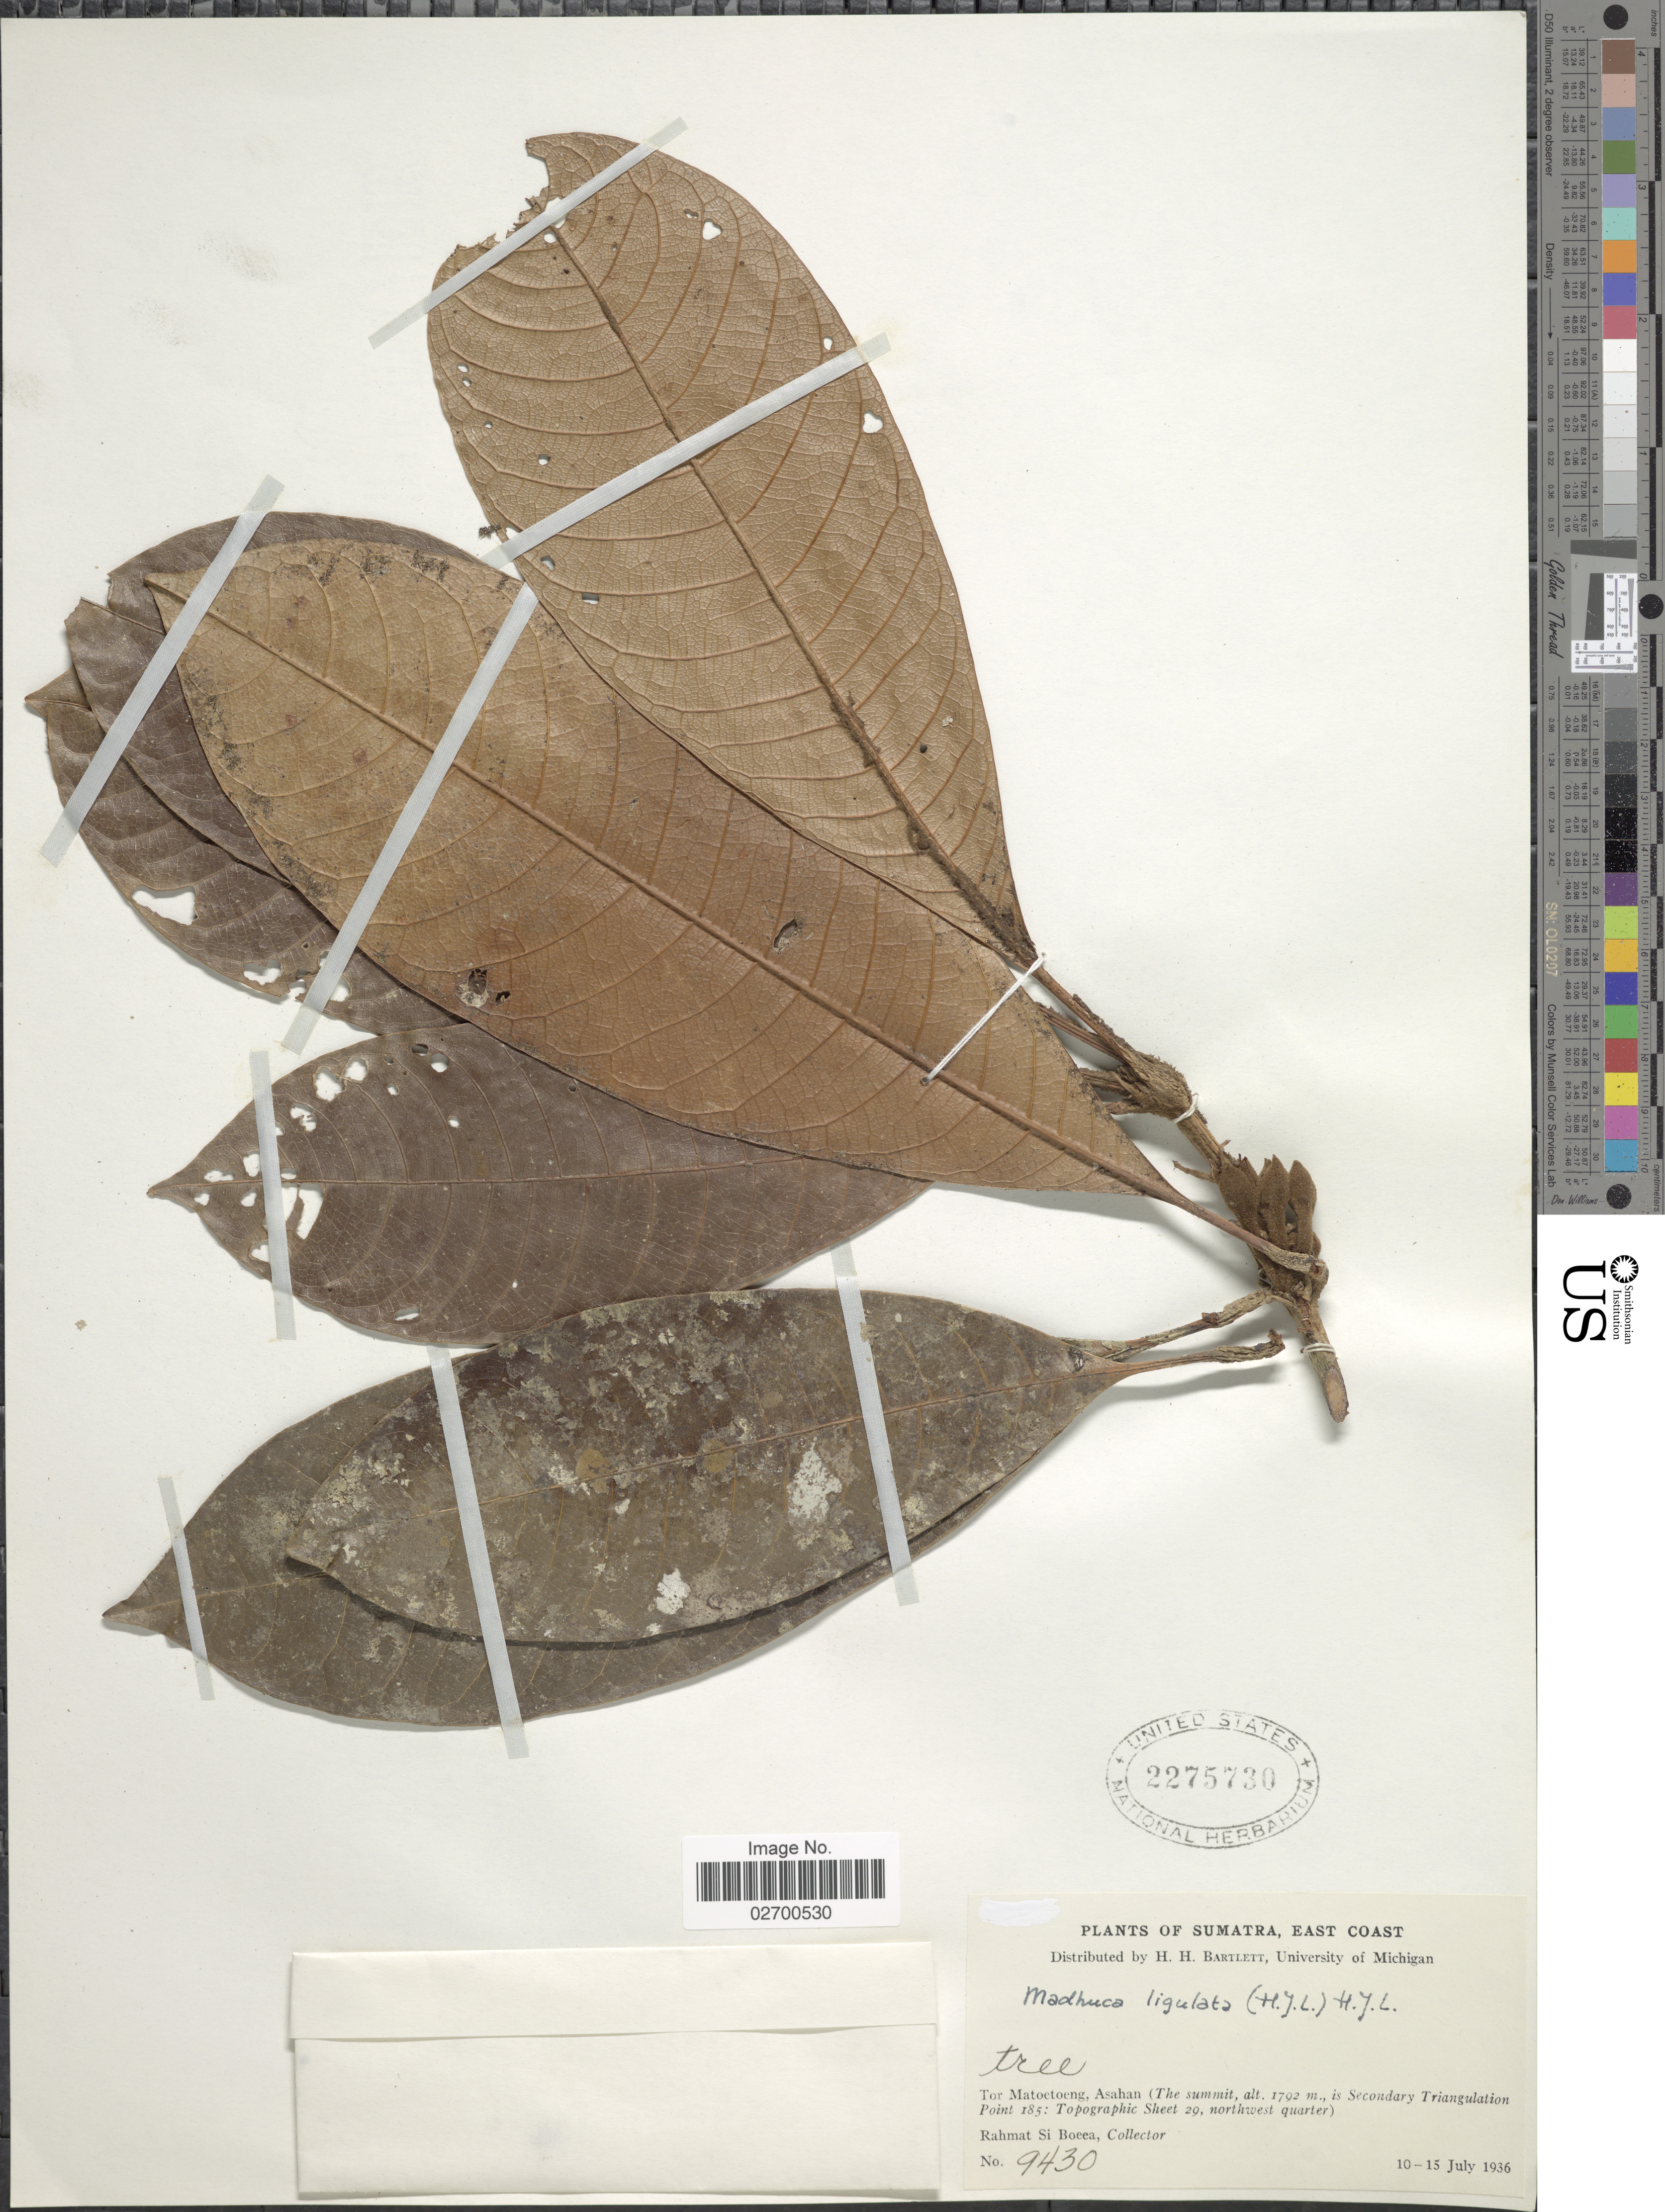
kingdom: Plantae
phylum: Tracheophyta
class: Magnoliopsida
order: Ericales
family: Sapotaceae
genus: Madhuca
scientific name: Madhuca ligulata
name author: (H.J. Lam) H.J. Lam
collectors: Rahmat Si Boeea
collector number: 9430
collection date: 1936-07-10/1936-07-15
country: Indonesia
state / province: Sumatra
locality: East Coast. Tor Matoetoeng, Asahan (The summit, is Secondary Triangulation Point 185: Topographic Sheet 29, northwest quarter)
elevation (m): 1792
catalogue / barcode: US 2275730